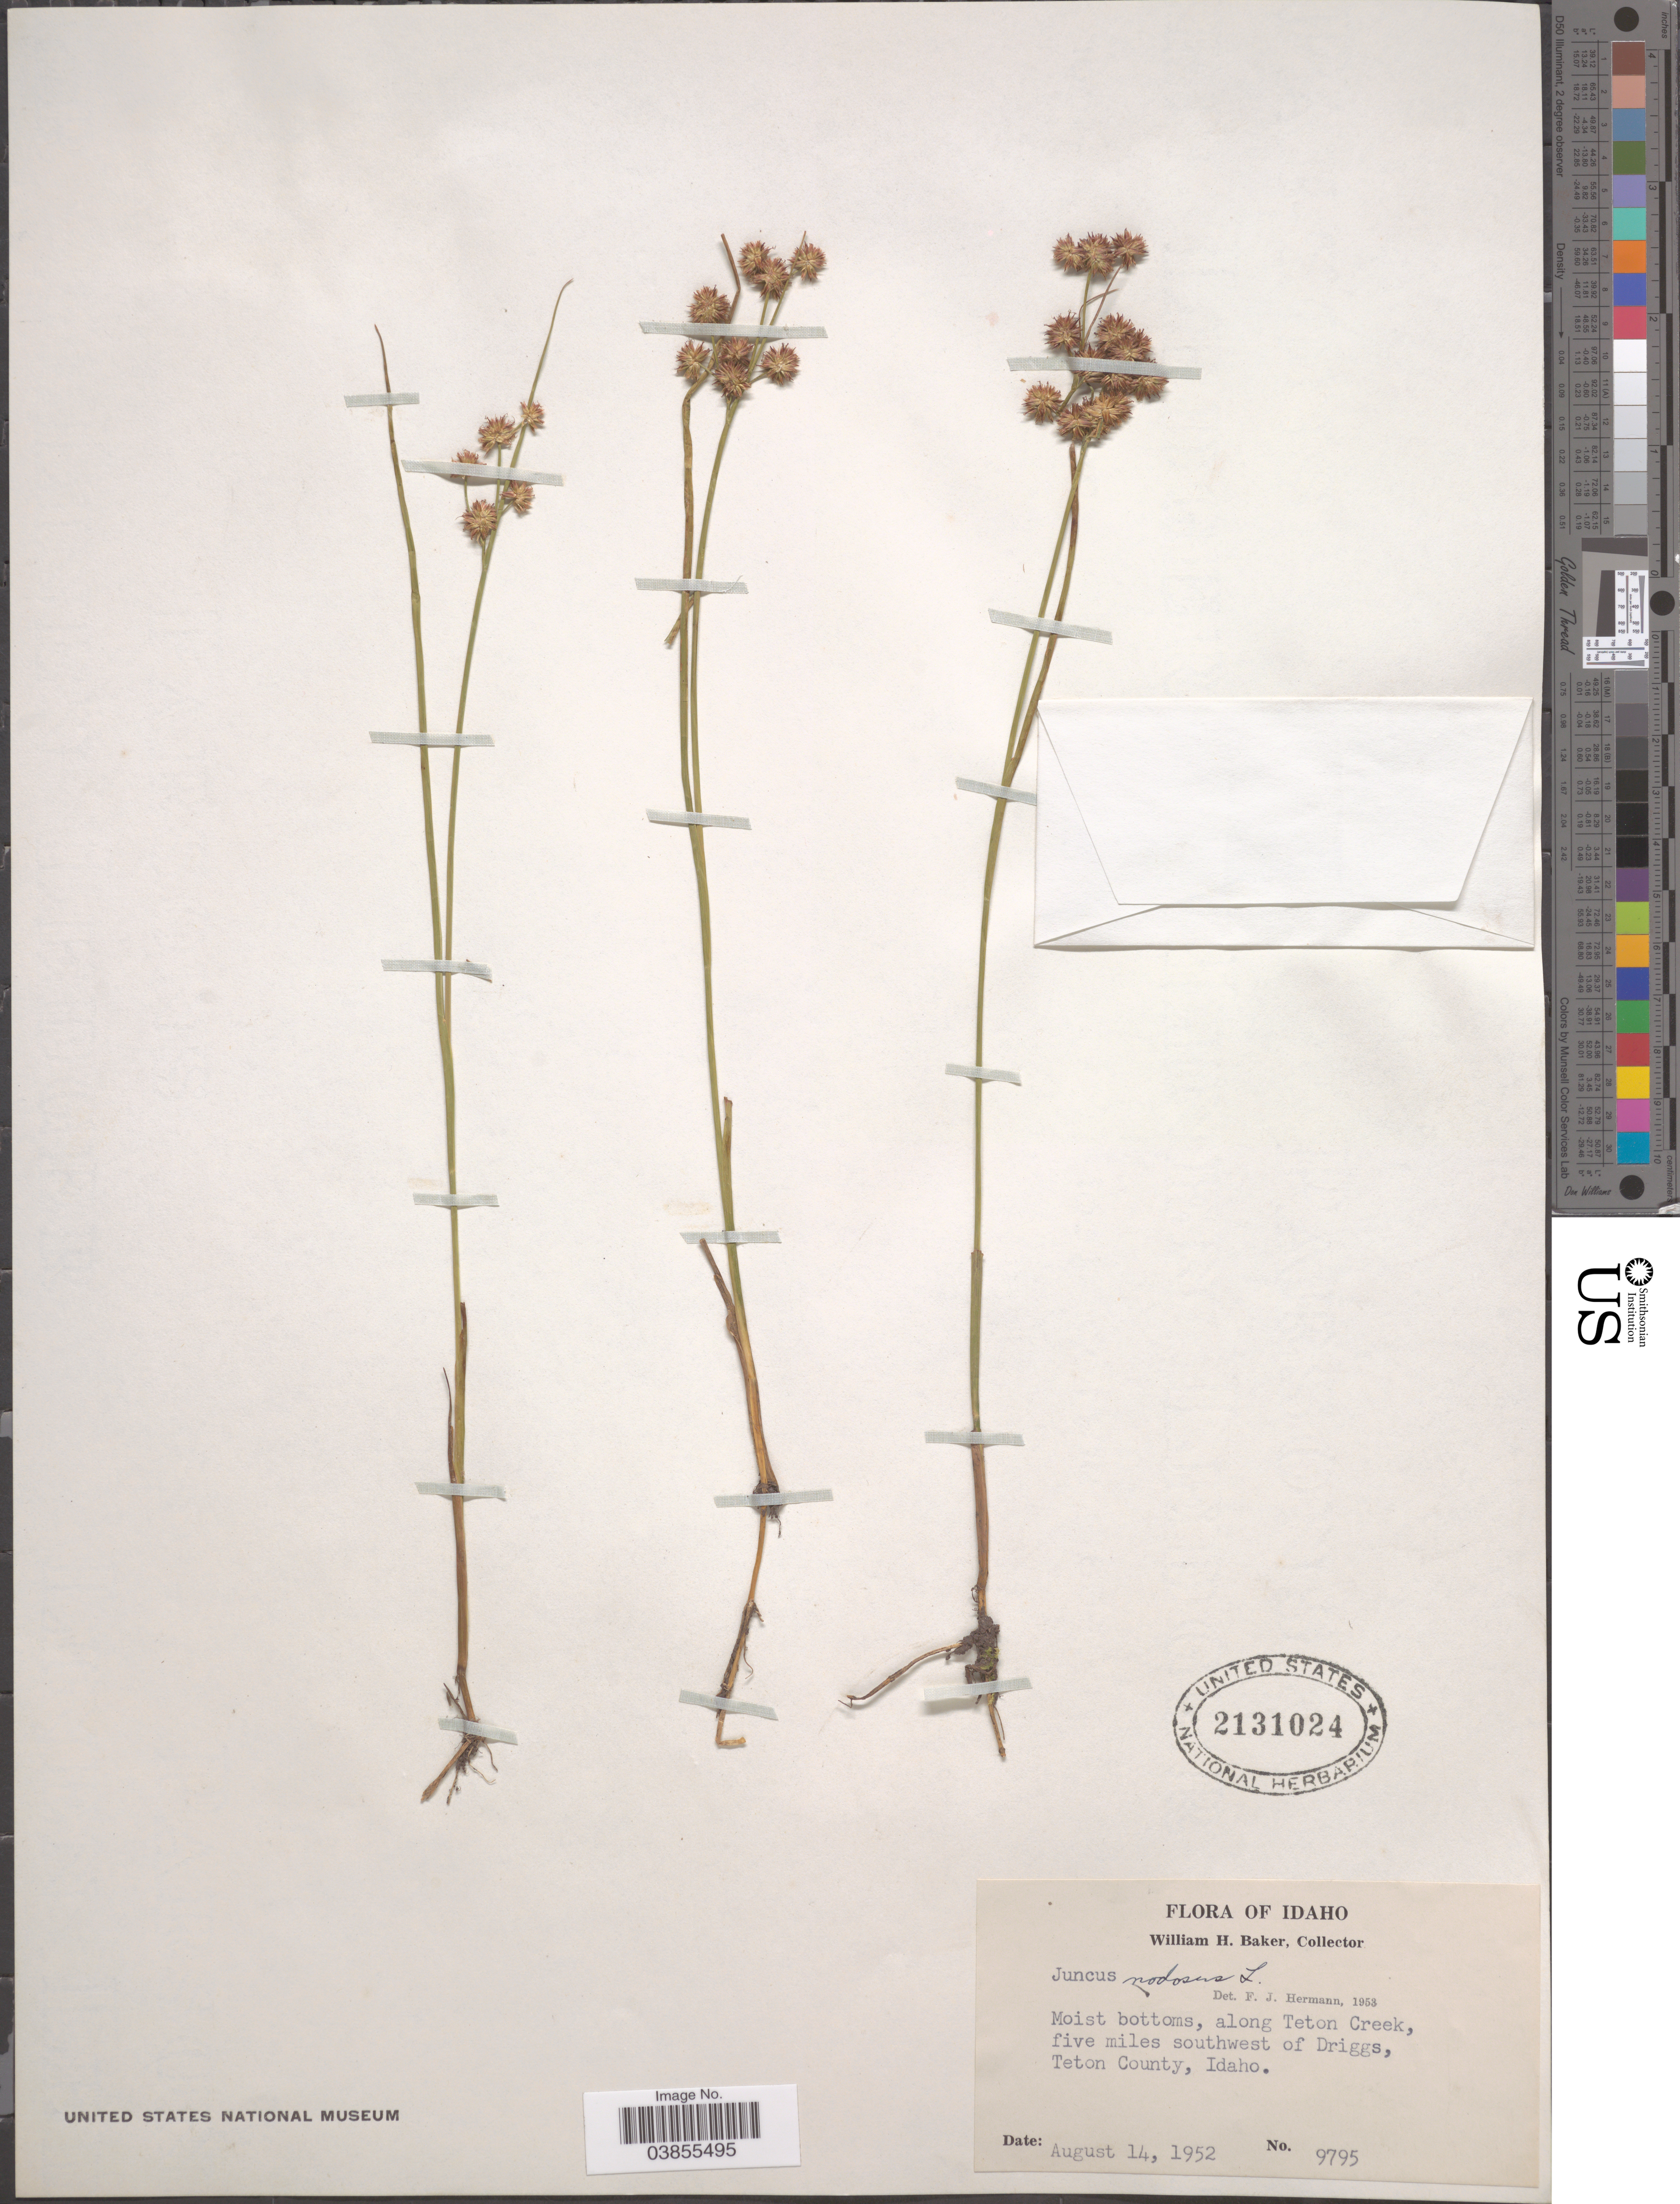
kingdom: Plantae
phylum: Tracheophyta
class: Liliopsida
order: Poales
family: Juncaceae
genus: Juncus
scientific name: Juncus nodosus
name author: L.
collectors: W. H. Baker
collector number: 9795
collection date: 1952-08-14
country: United States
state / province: Idaho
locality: Moist bottoms, along Teton Creek, five miles southwest of Driggs, Teton County.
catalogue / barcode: US 2131024